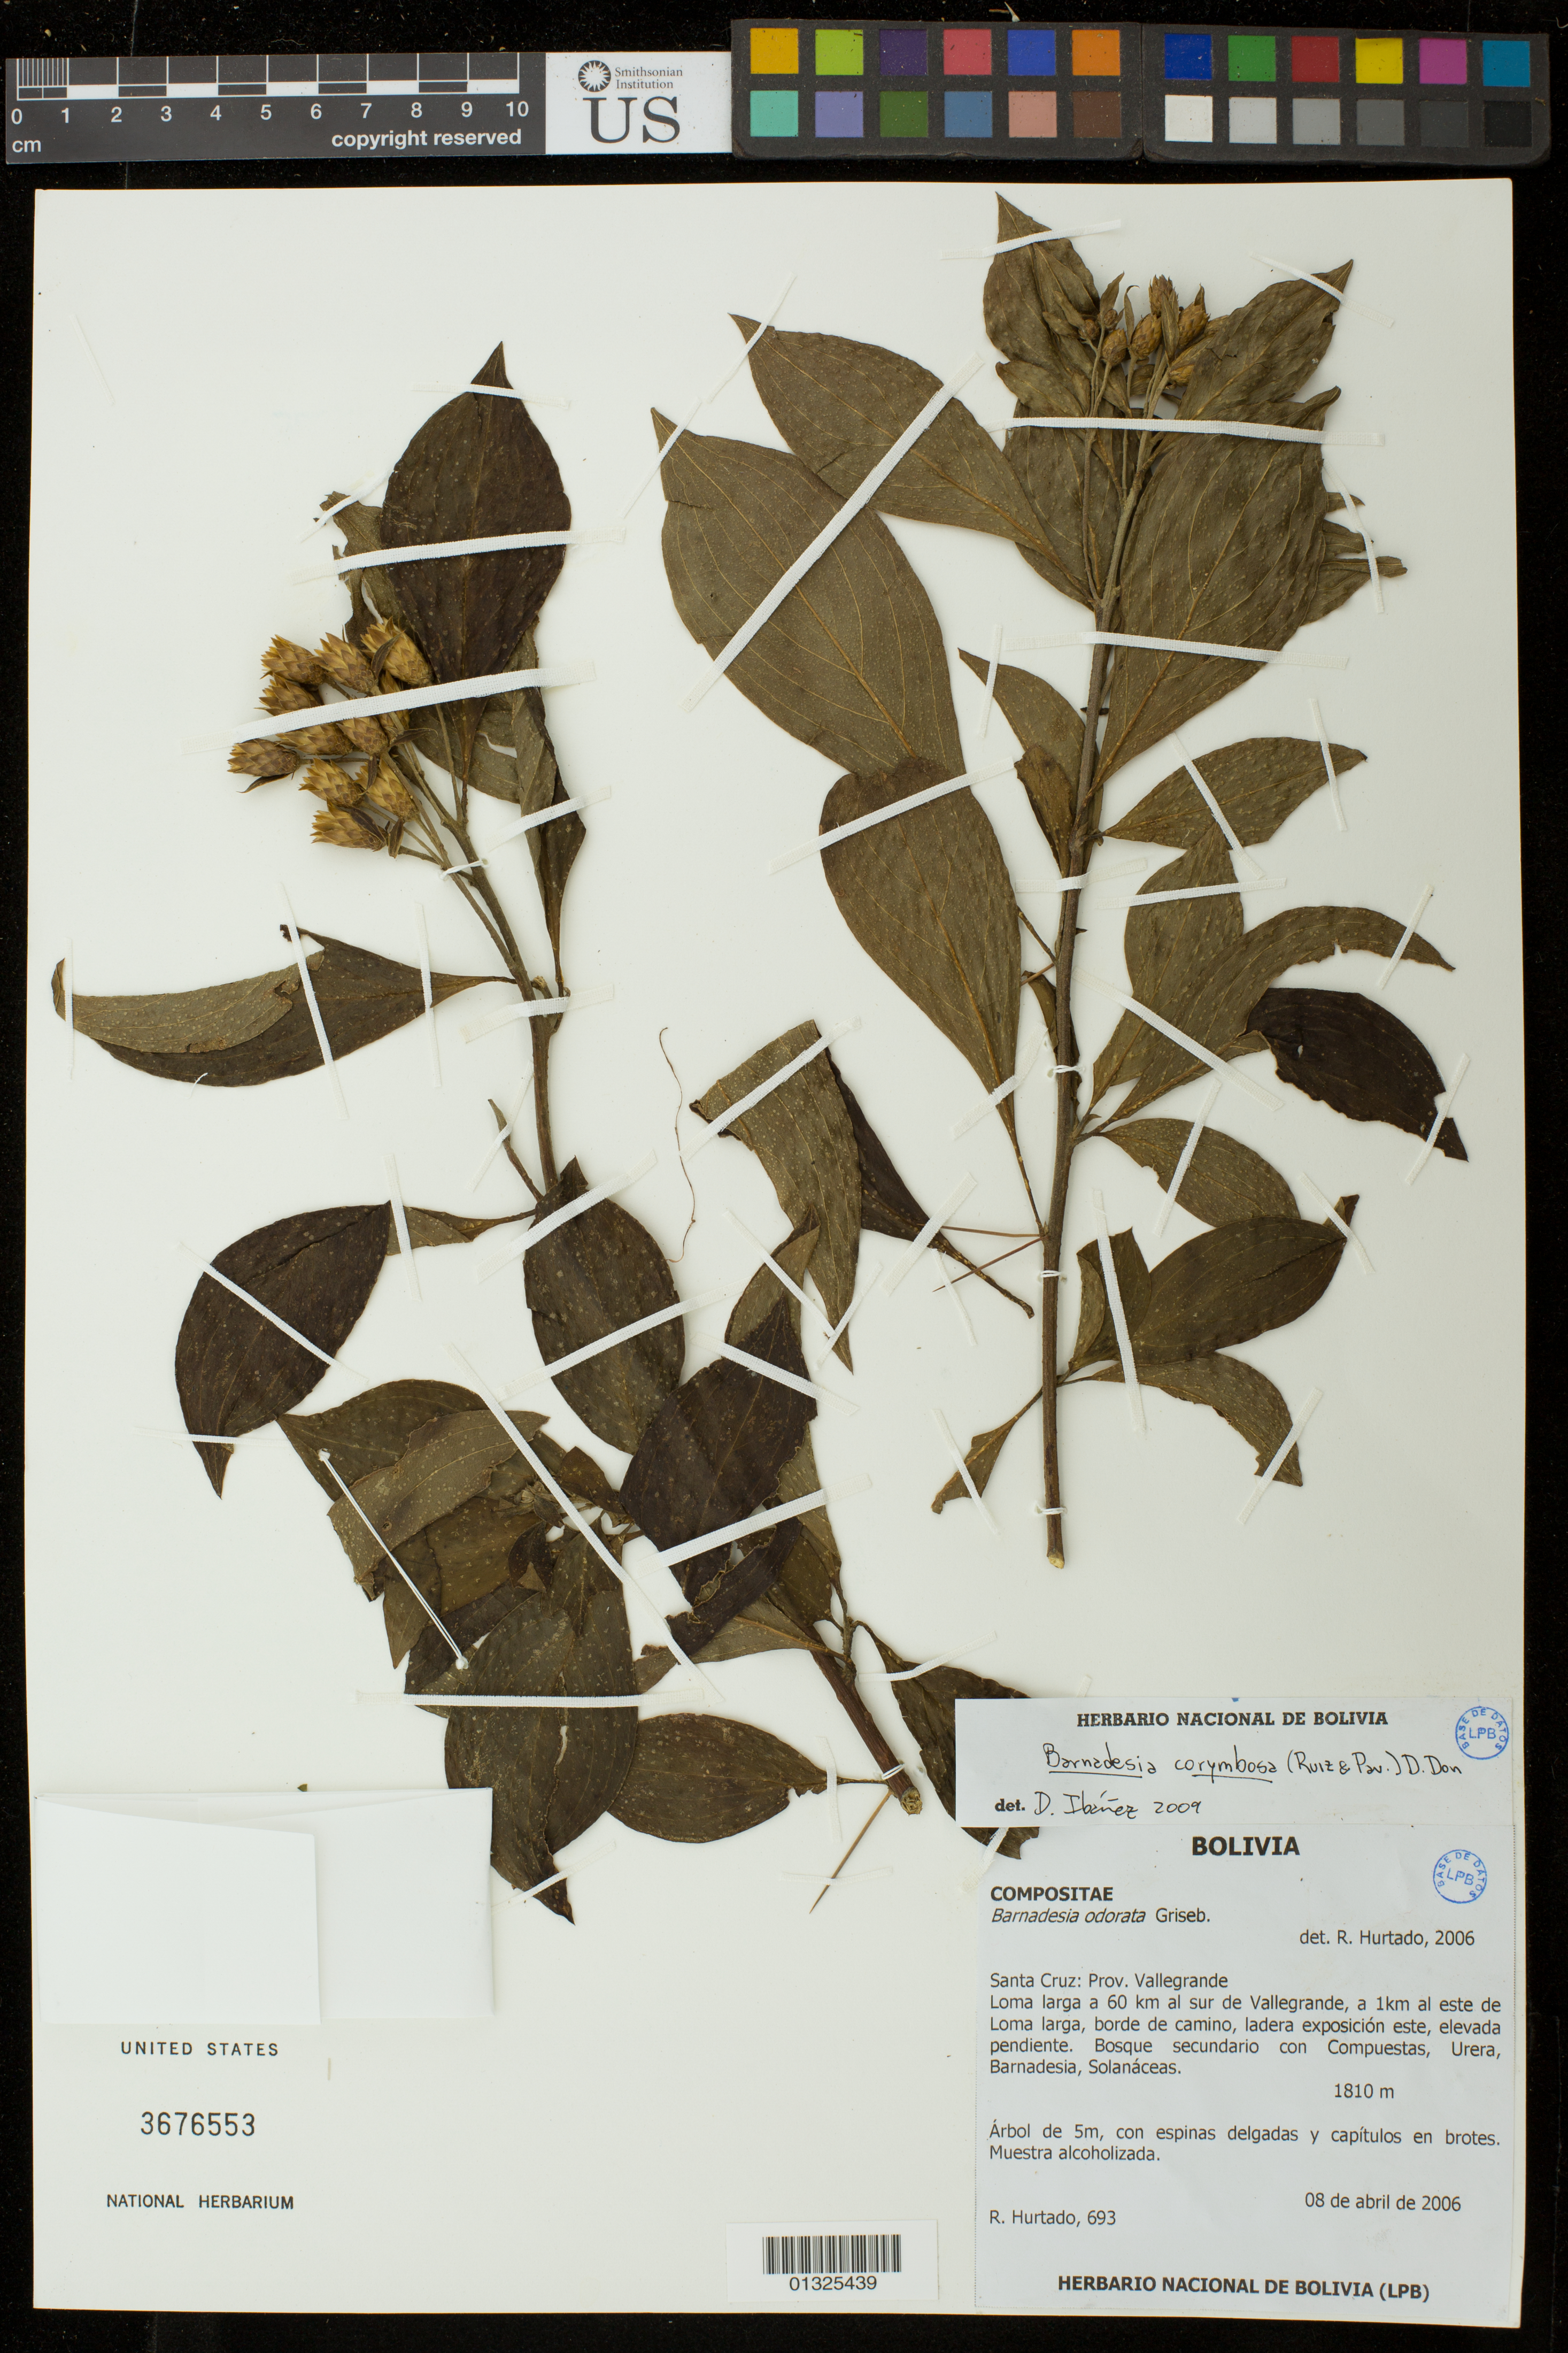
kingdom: Plantae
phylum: Tracheophyta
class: Magnoliopsida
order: Asterales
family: Asteraceae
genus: Barnadesia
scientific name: Barnadesia odorata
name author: Griseb.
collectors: R. Hurtado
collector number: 693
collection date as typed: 8 April 2006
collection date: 2006-04-08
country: Bolivia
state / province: Santa Cruz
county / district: Vallegrande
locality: Loma larga a 60 km al sur de Vallegrande, a 1 km al este de Lama larga, borde de camino, ladera exposicion este, elevada pendiente.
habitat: Bosque secundario con Compuestas, Urera, Barnadesia, Solanaceas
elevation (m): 1810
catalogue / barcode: US 3676553